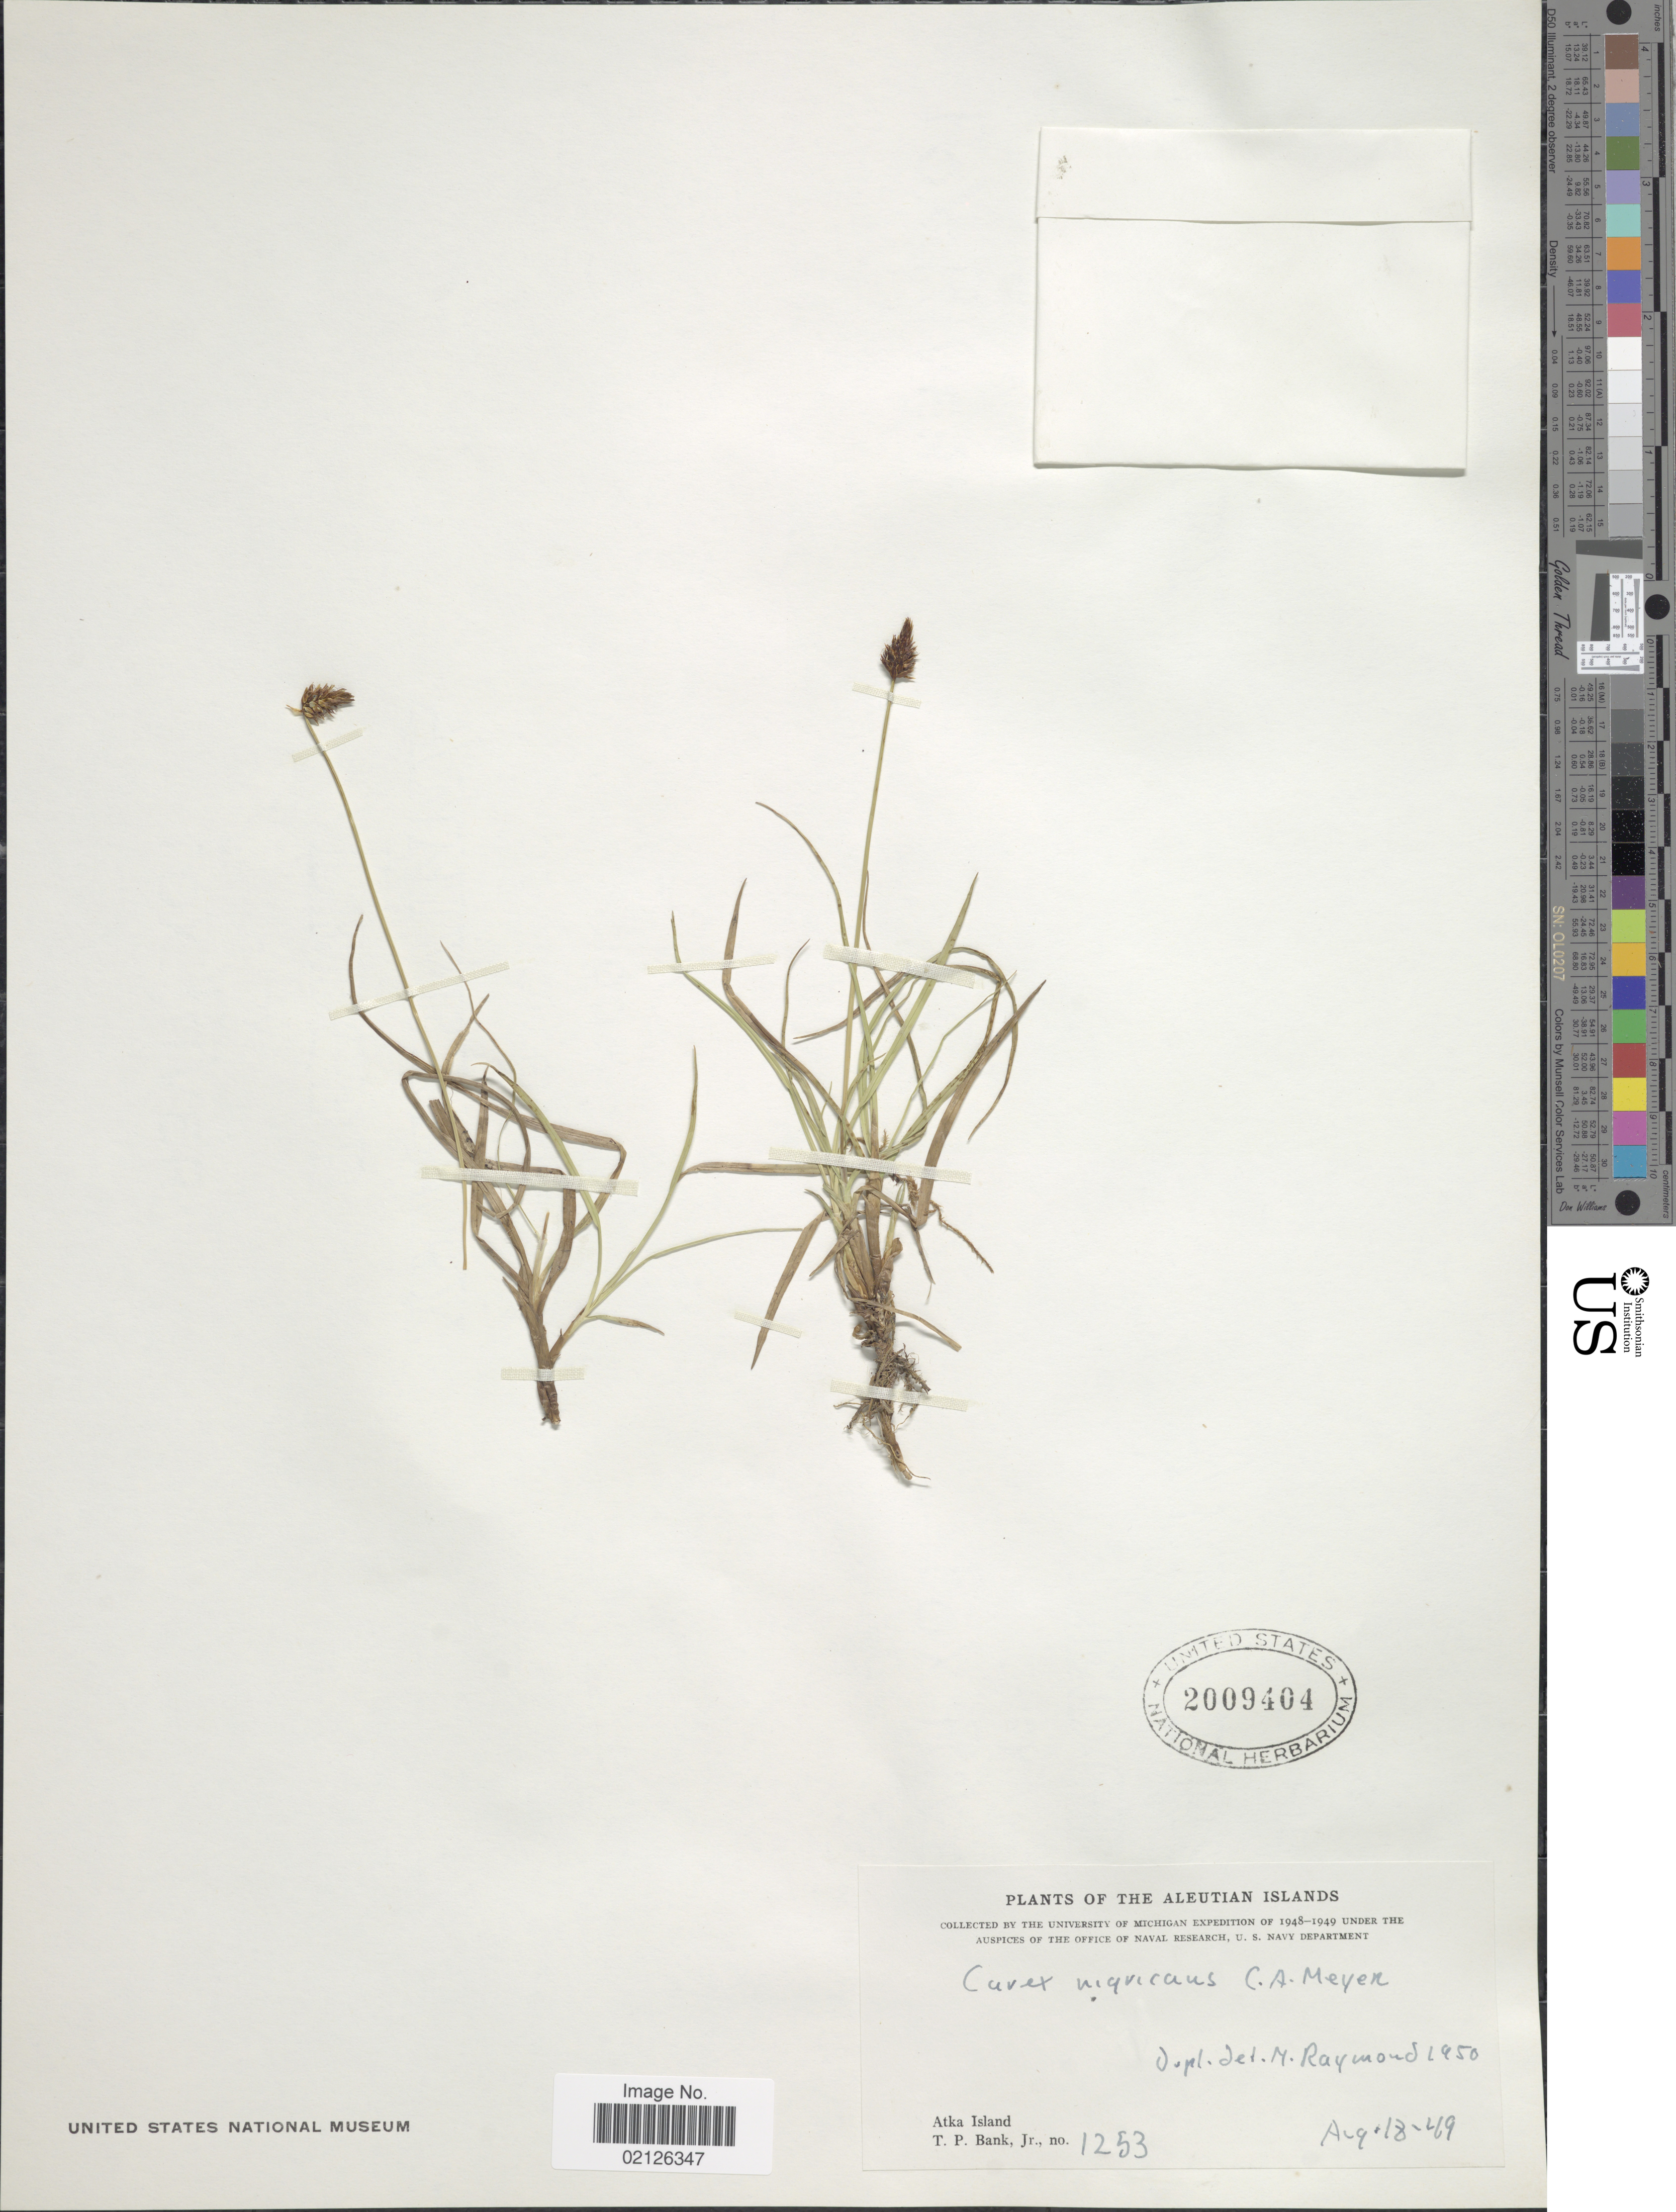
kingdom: Plantae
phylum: Tracheophyta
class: Liliopsida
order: Poales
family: Cyperaceae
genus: Carex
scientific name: Carex nigricans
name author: C.A. Mey.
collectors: T. Bank Jr.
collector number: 1253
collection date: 1949-08-18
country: United States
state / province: Alaska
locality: The Aleutian Islands, Atka Island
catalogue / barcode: US 2009404